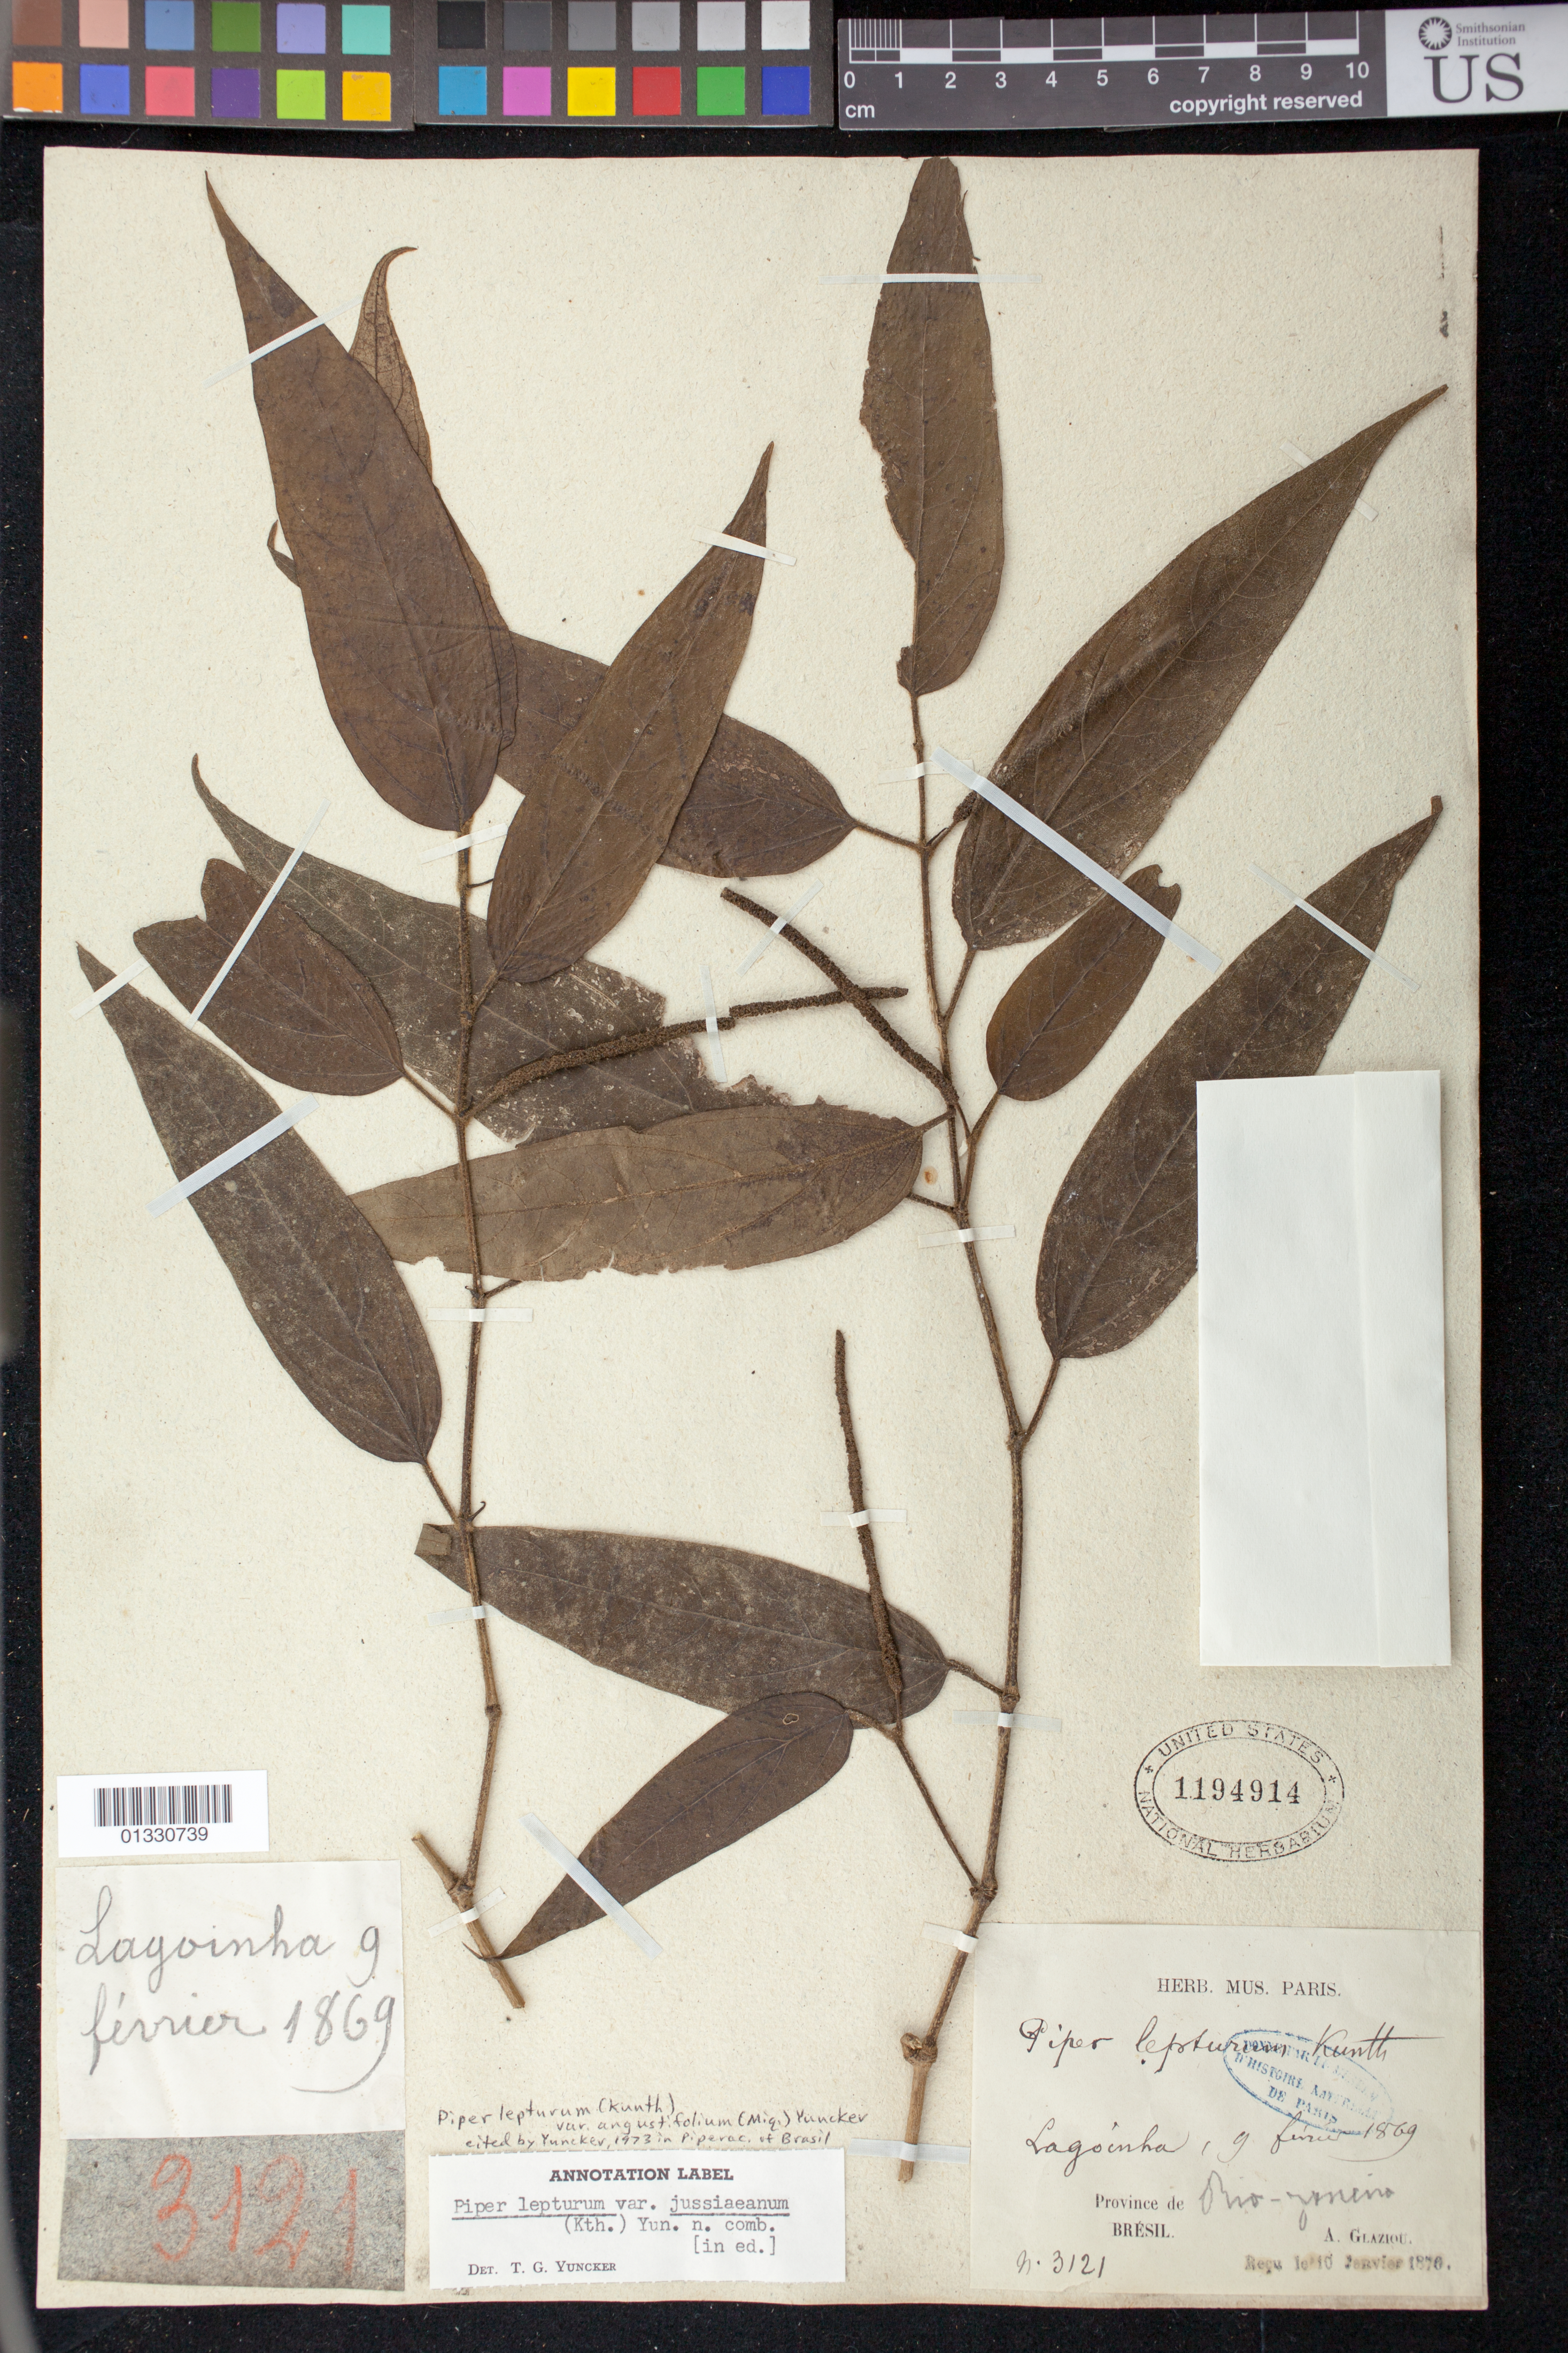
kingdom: Plantae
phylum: Tracheophyta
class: Magnoliopsida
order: Piperales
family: Piperaceae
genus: Piper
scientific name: Piper lepturum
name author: Kunth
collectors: A. F. M. Glaziou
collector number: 3121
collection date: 1869-02-09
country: Brazil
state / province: Rio de Janeiro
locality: Lagoinha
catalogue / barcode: US 1194914